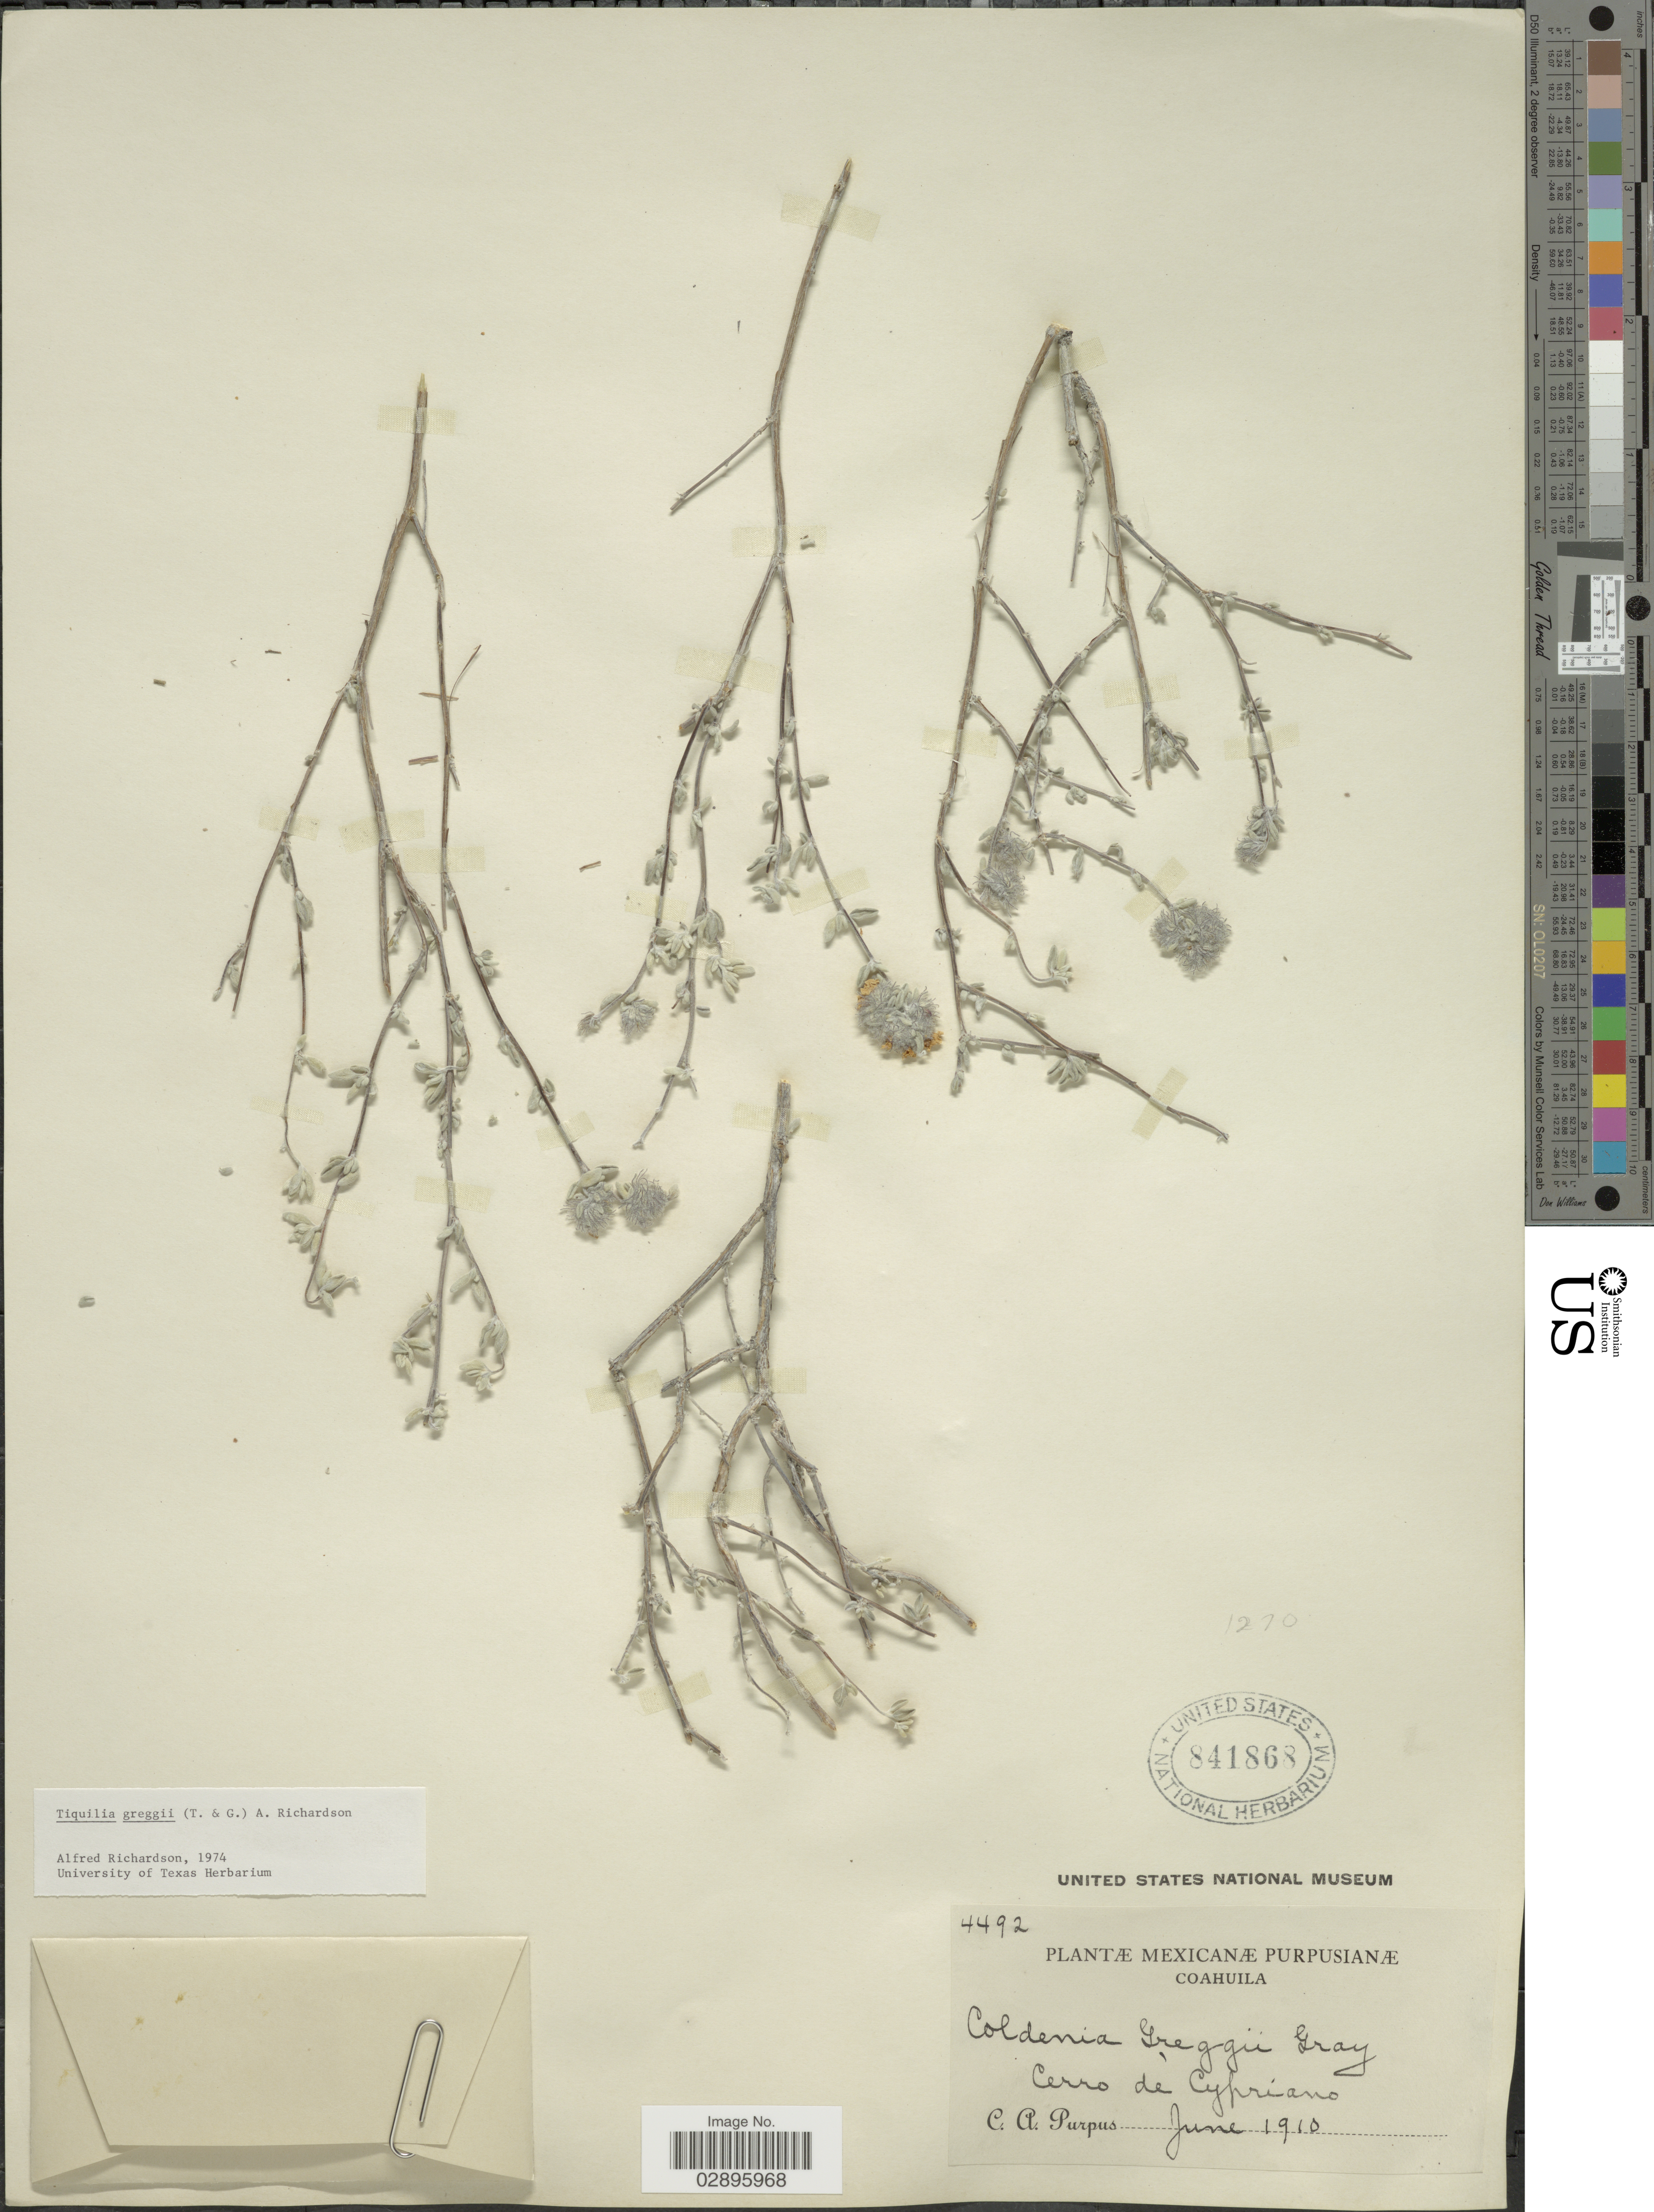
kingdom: Plantae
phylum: Tracheophyta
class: Magnoliopsida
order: Boraginales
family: Ehretiaceae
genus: Tiquilia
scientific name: Tiquilia greggii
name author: (Torr.) A.T. Richardson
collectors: C. A. Purpus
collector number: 4492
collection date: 1910-06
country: Mexico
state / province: Coahuila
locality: Cerro de Cypriano.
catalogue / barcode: US 841868